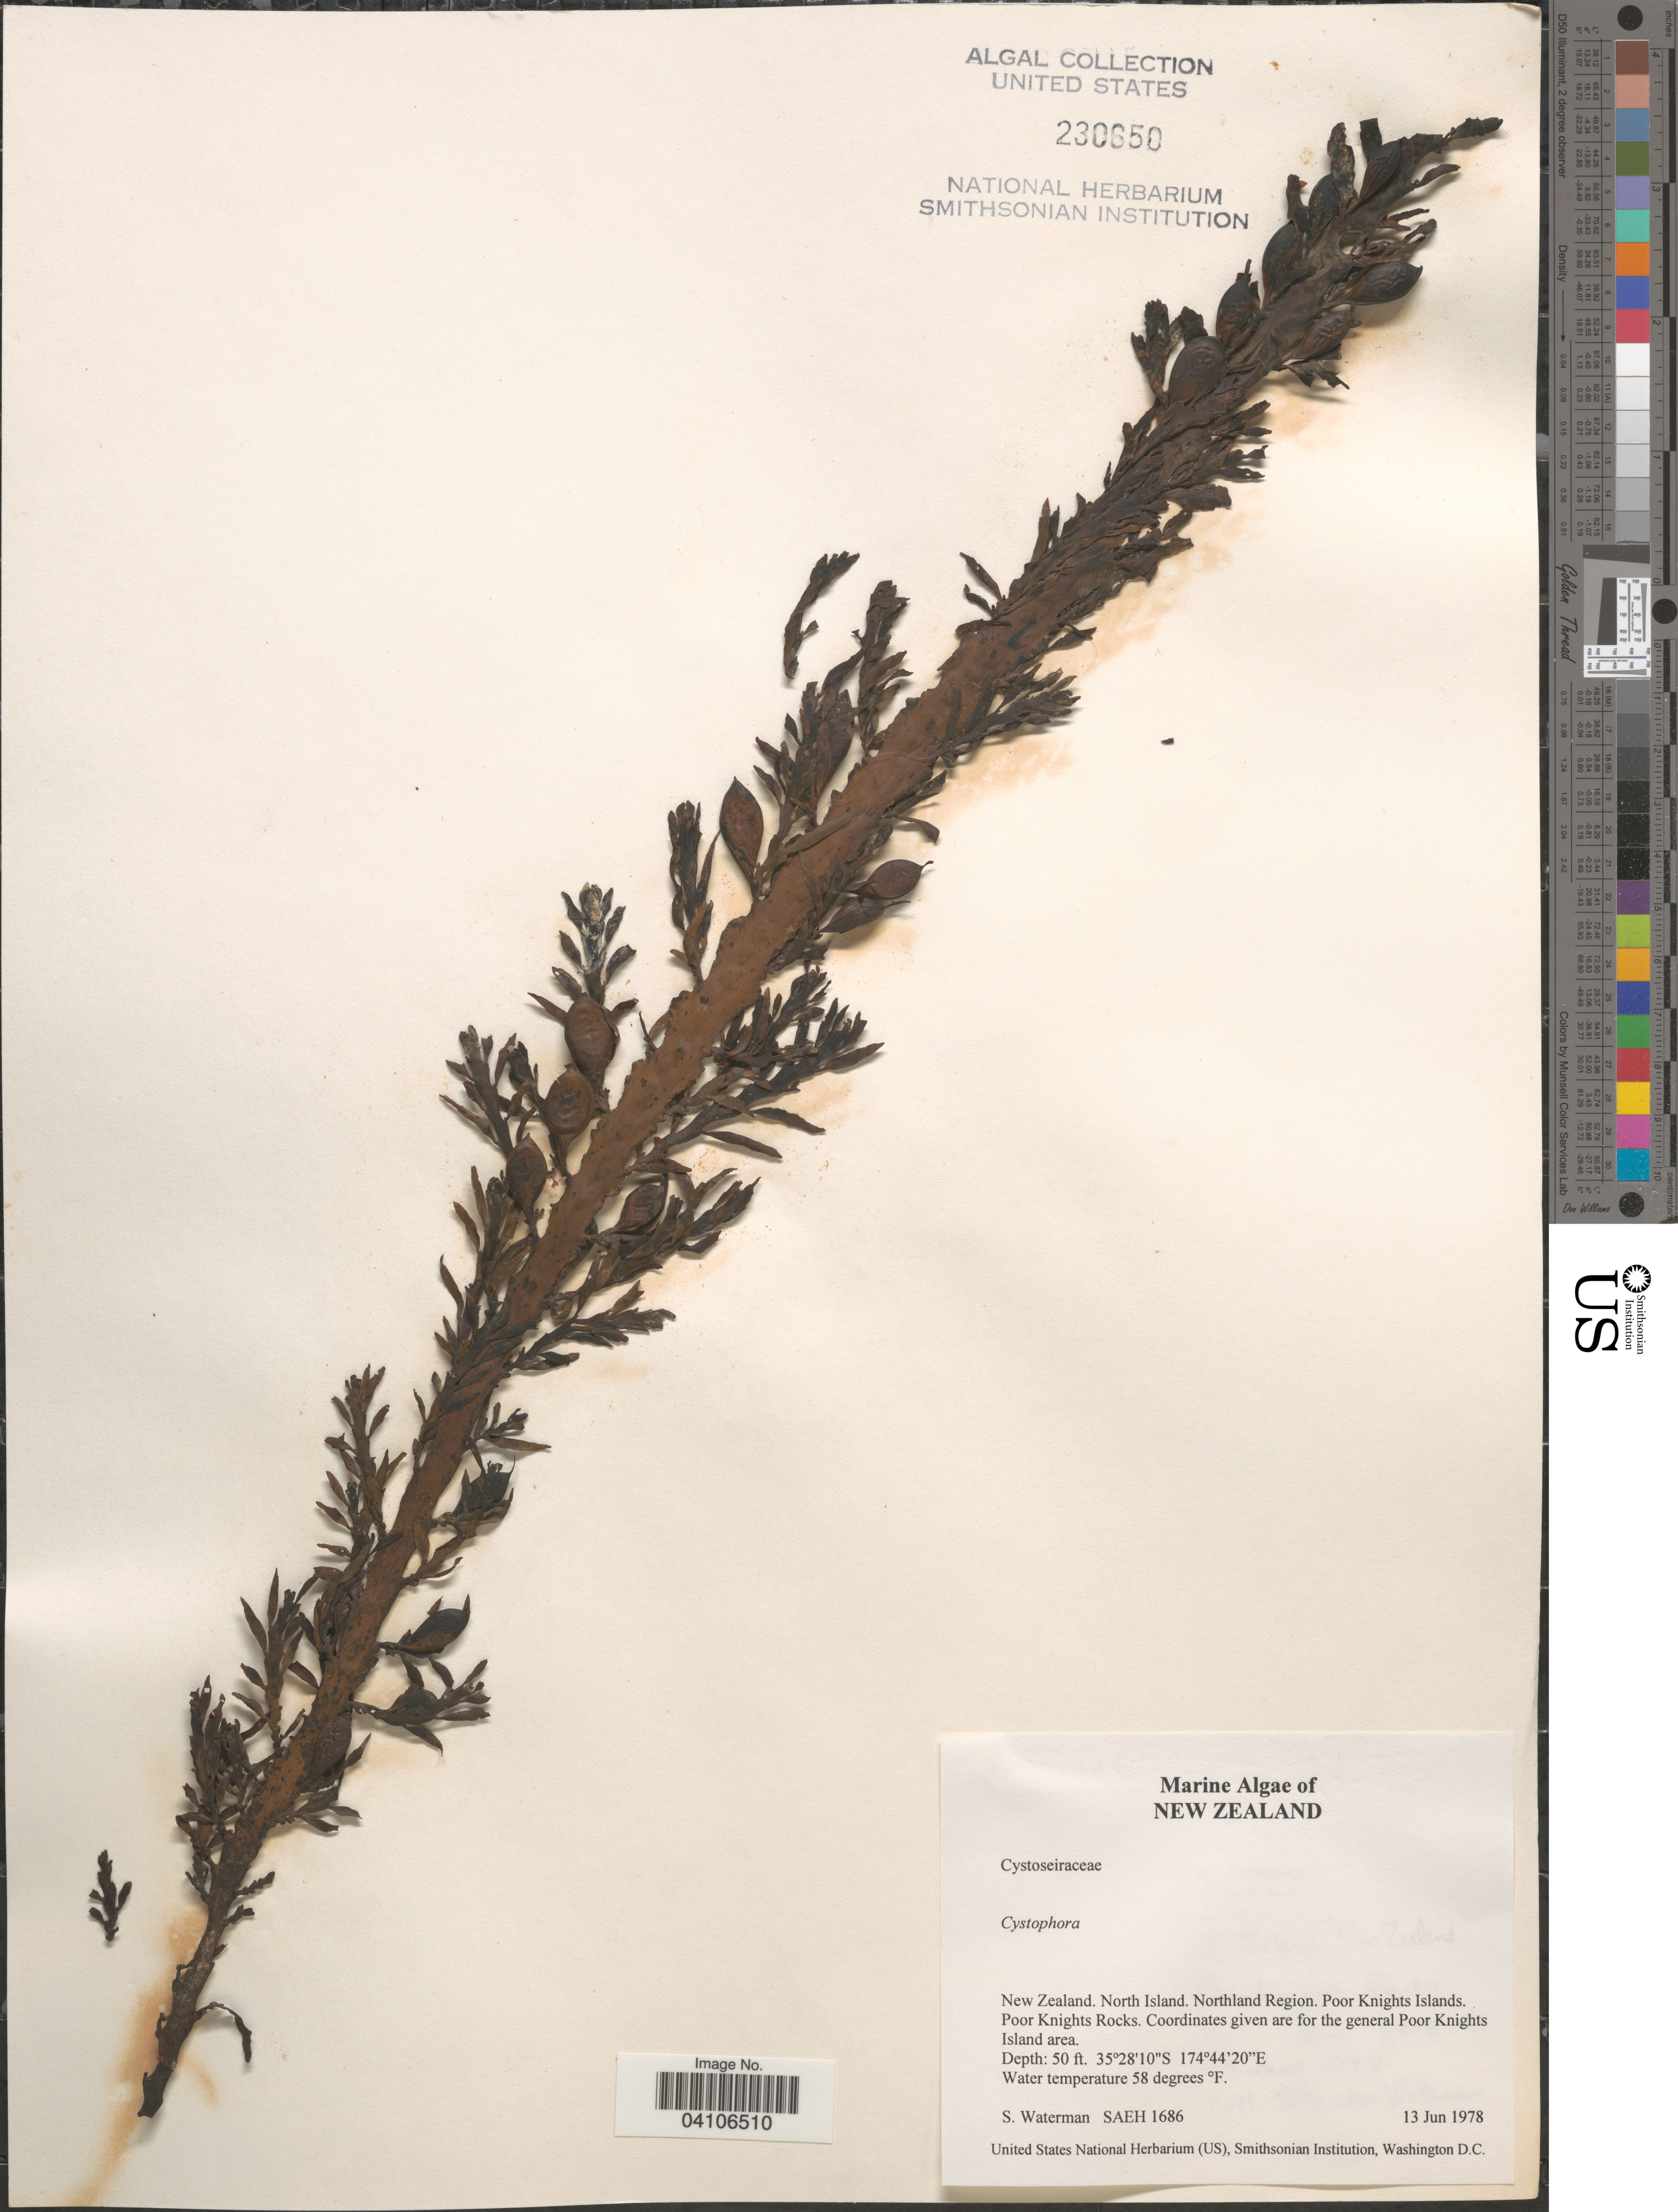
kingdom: Chromista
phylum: Ochrophyta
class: Phaeophyceae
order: Fucales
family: Sargassaceae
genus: Cystophora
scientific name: Cystophora sp.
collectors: S. Waterman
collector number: SAEH1686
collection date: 1978-06-13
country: New Zealand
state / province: Northland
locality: North Island. Northland Region. Poor Knights Islands. Poor Knights Rocks. Coordinates given are for the general Poor Knights Island area.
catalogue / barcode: US 230650